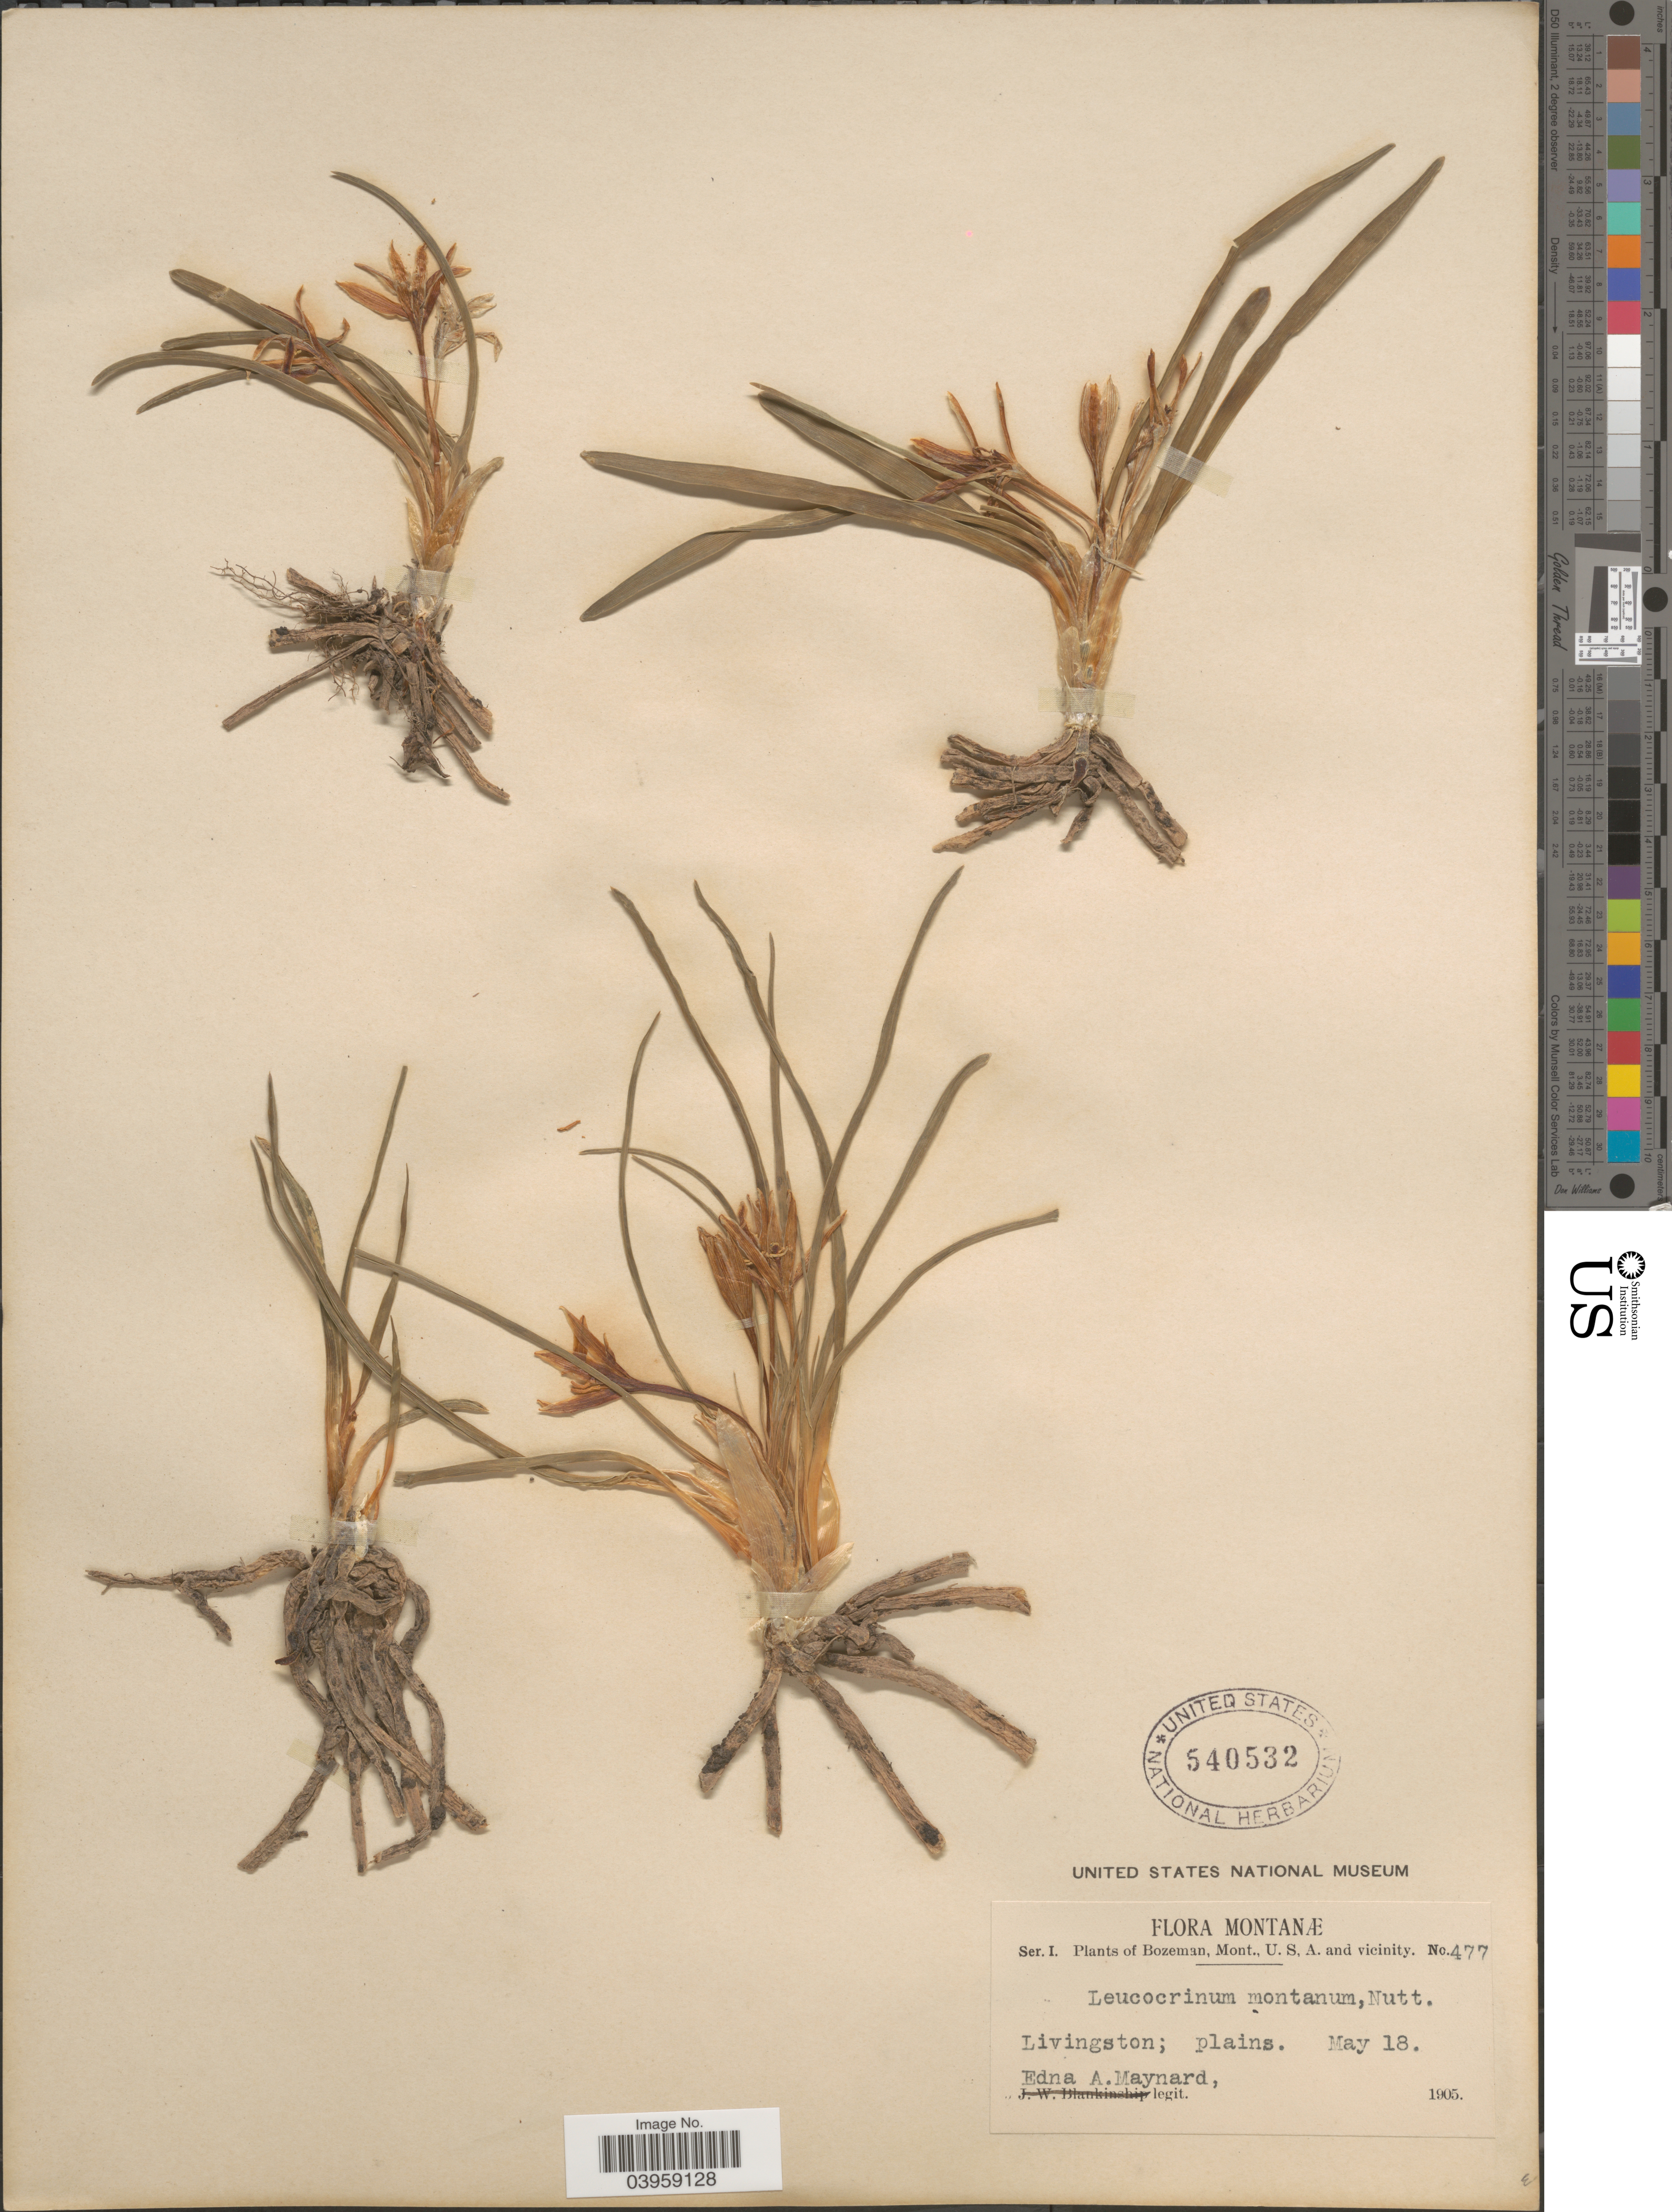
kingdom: Plantae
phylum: Tracheophyta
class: Liliopsida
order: Asparagales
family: Asparagaceae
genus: Leucocrinum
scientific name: Leucocrinum montanum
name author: Nutt.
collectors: E. Maynard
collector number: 477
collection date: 1905-05-18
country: United States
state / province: Montana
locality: Bozeman and vicinity. Livingston.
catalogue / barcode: US 540532